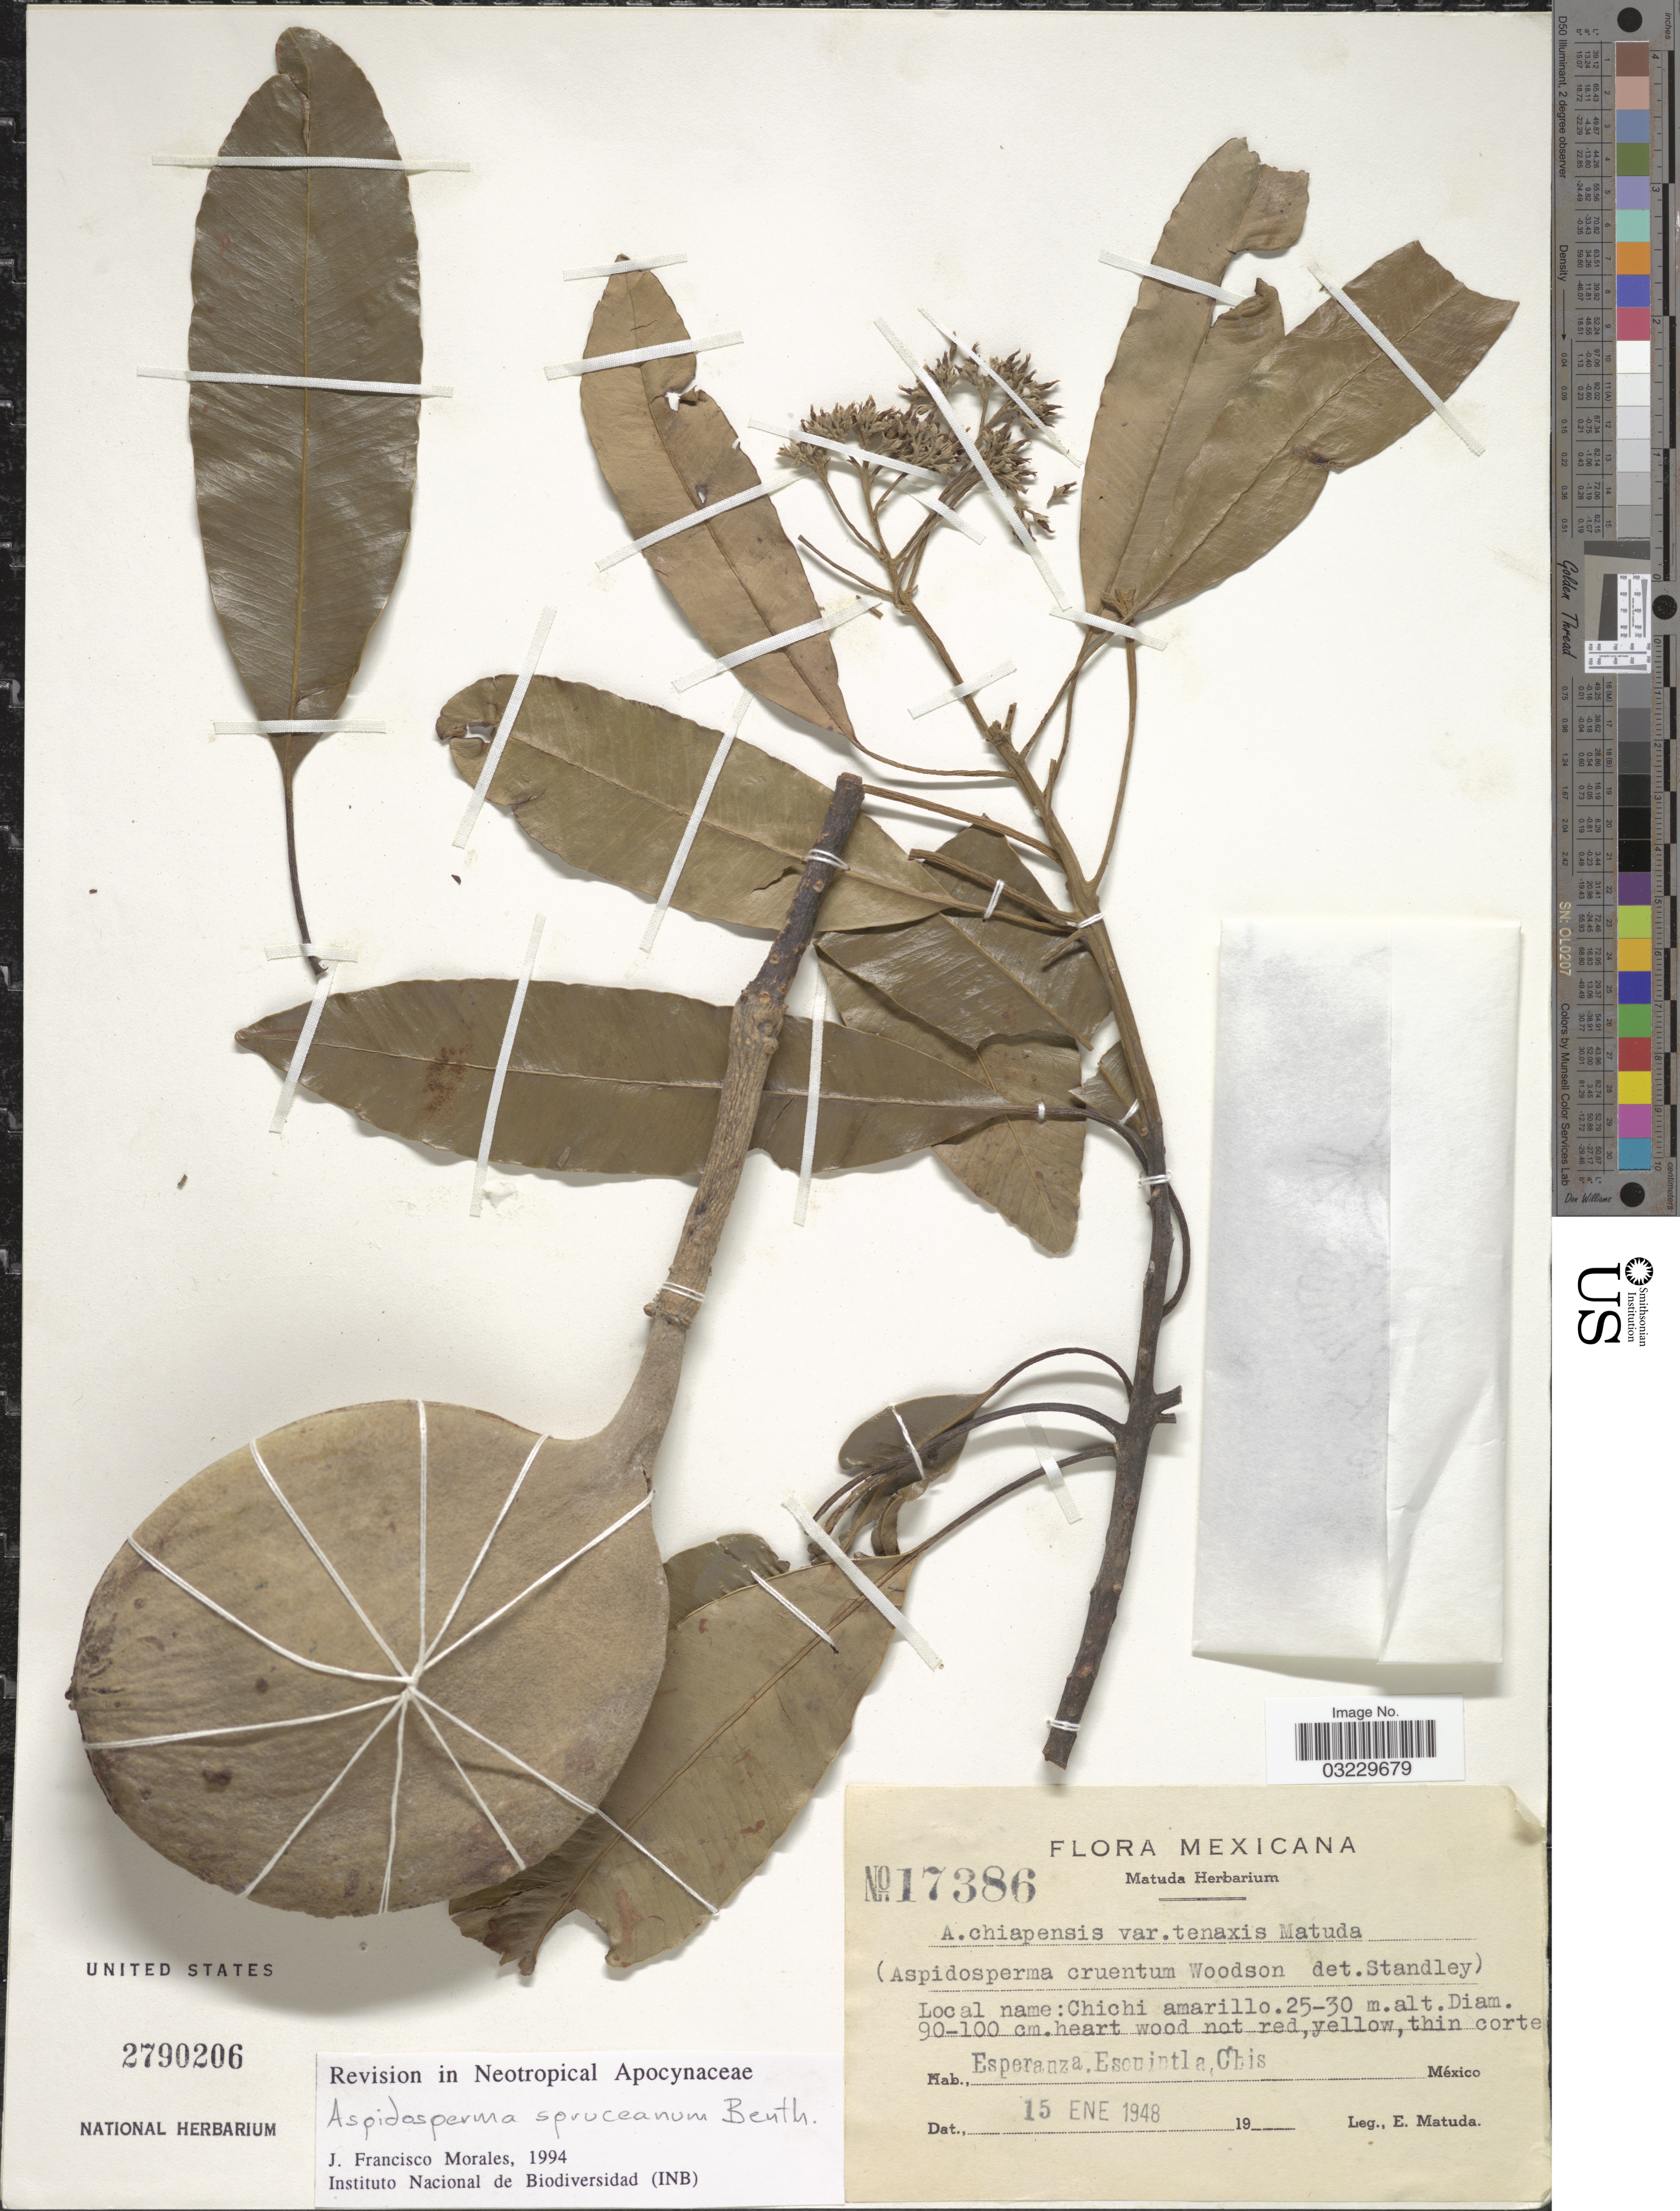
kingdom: Plantae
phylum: Tracheophyta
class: Magnoliopsida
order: Gentianales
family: Apocynaceae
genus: Aspidosperma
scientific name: Aspidosperma spruceanum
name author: Benth. ex Müll. Arg.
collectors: E. Matuda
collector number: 17386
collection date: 1948-01-15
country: Mexico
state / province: Chiapas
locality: Esperanza. Escuintla.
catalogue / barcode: US 2790206